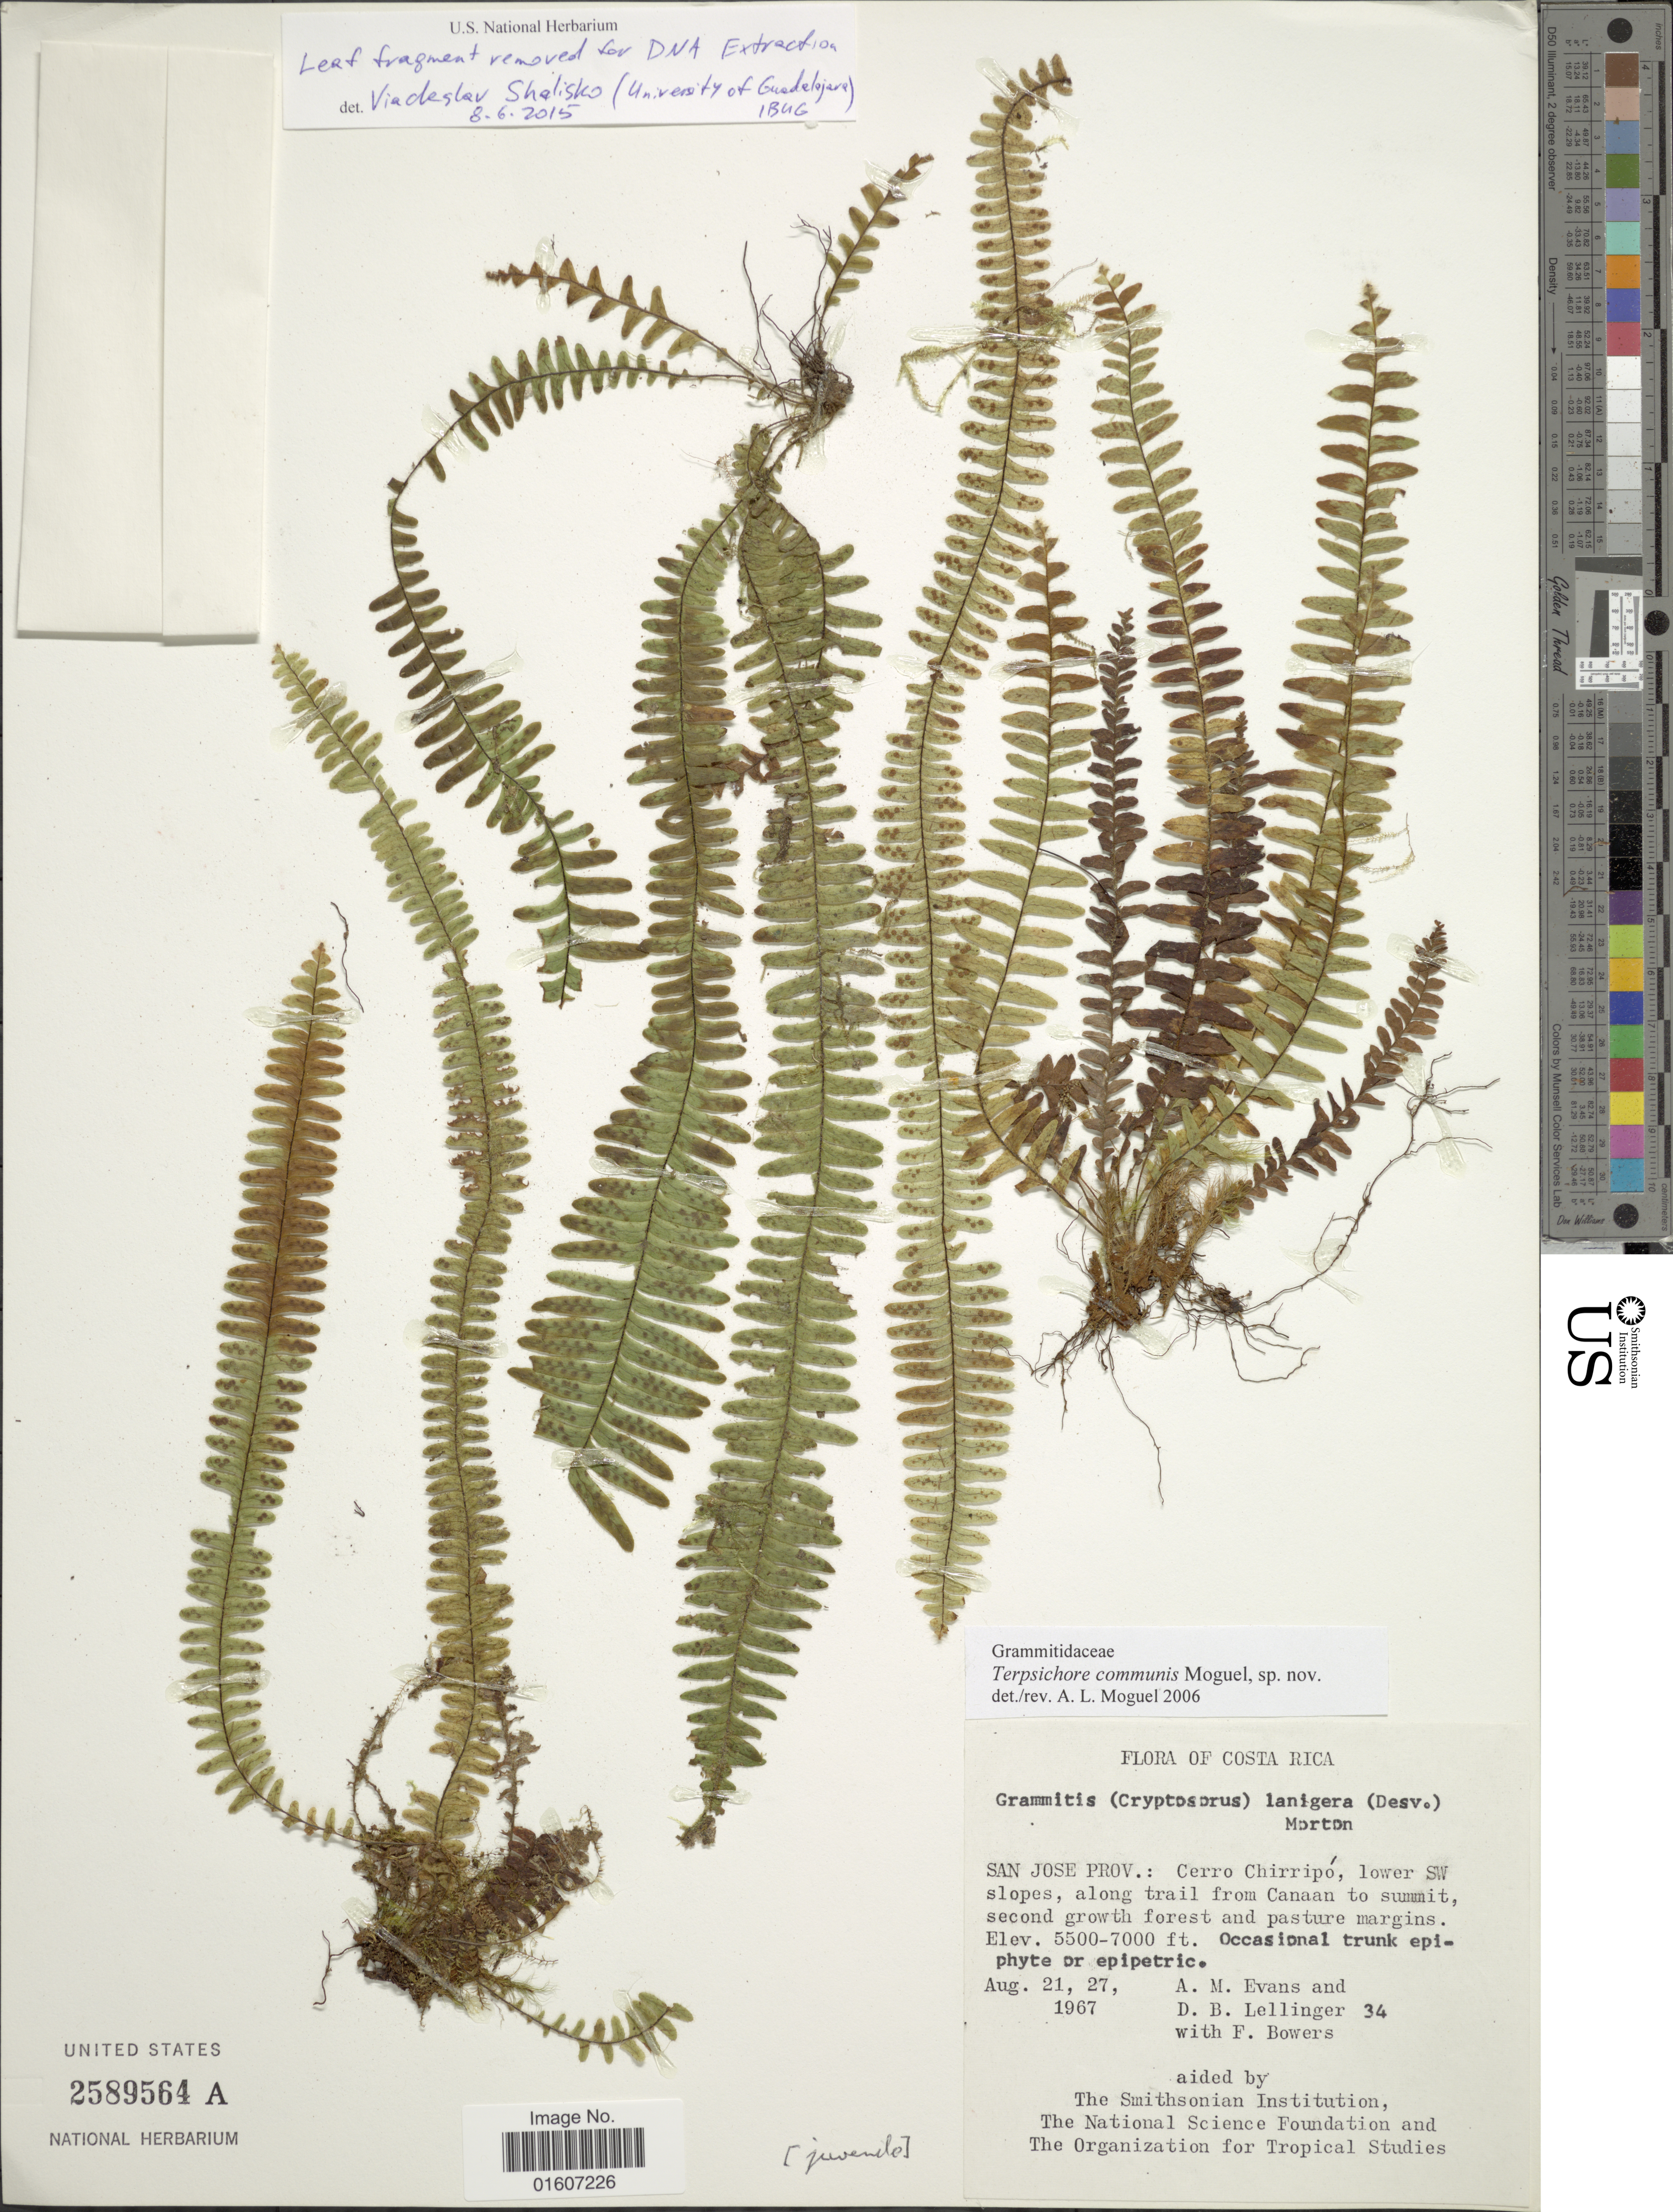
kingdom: Plantae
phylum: Tracheophyta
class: Polypodiopsida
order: Polypodiales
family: Polypodiaceae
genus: Terpsichore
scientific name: Terpsichore communis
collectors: A. M. Evans, D. B. Lellinger & F. Bowers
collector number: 34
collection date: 1967-08-21/1967-08-27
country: Costa Rica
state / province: San José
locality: Cerro Chirripó, lower SW slopes, along trail from canaan to summit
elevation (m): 1676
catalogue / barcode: US 2589564A